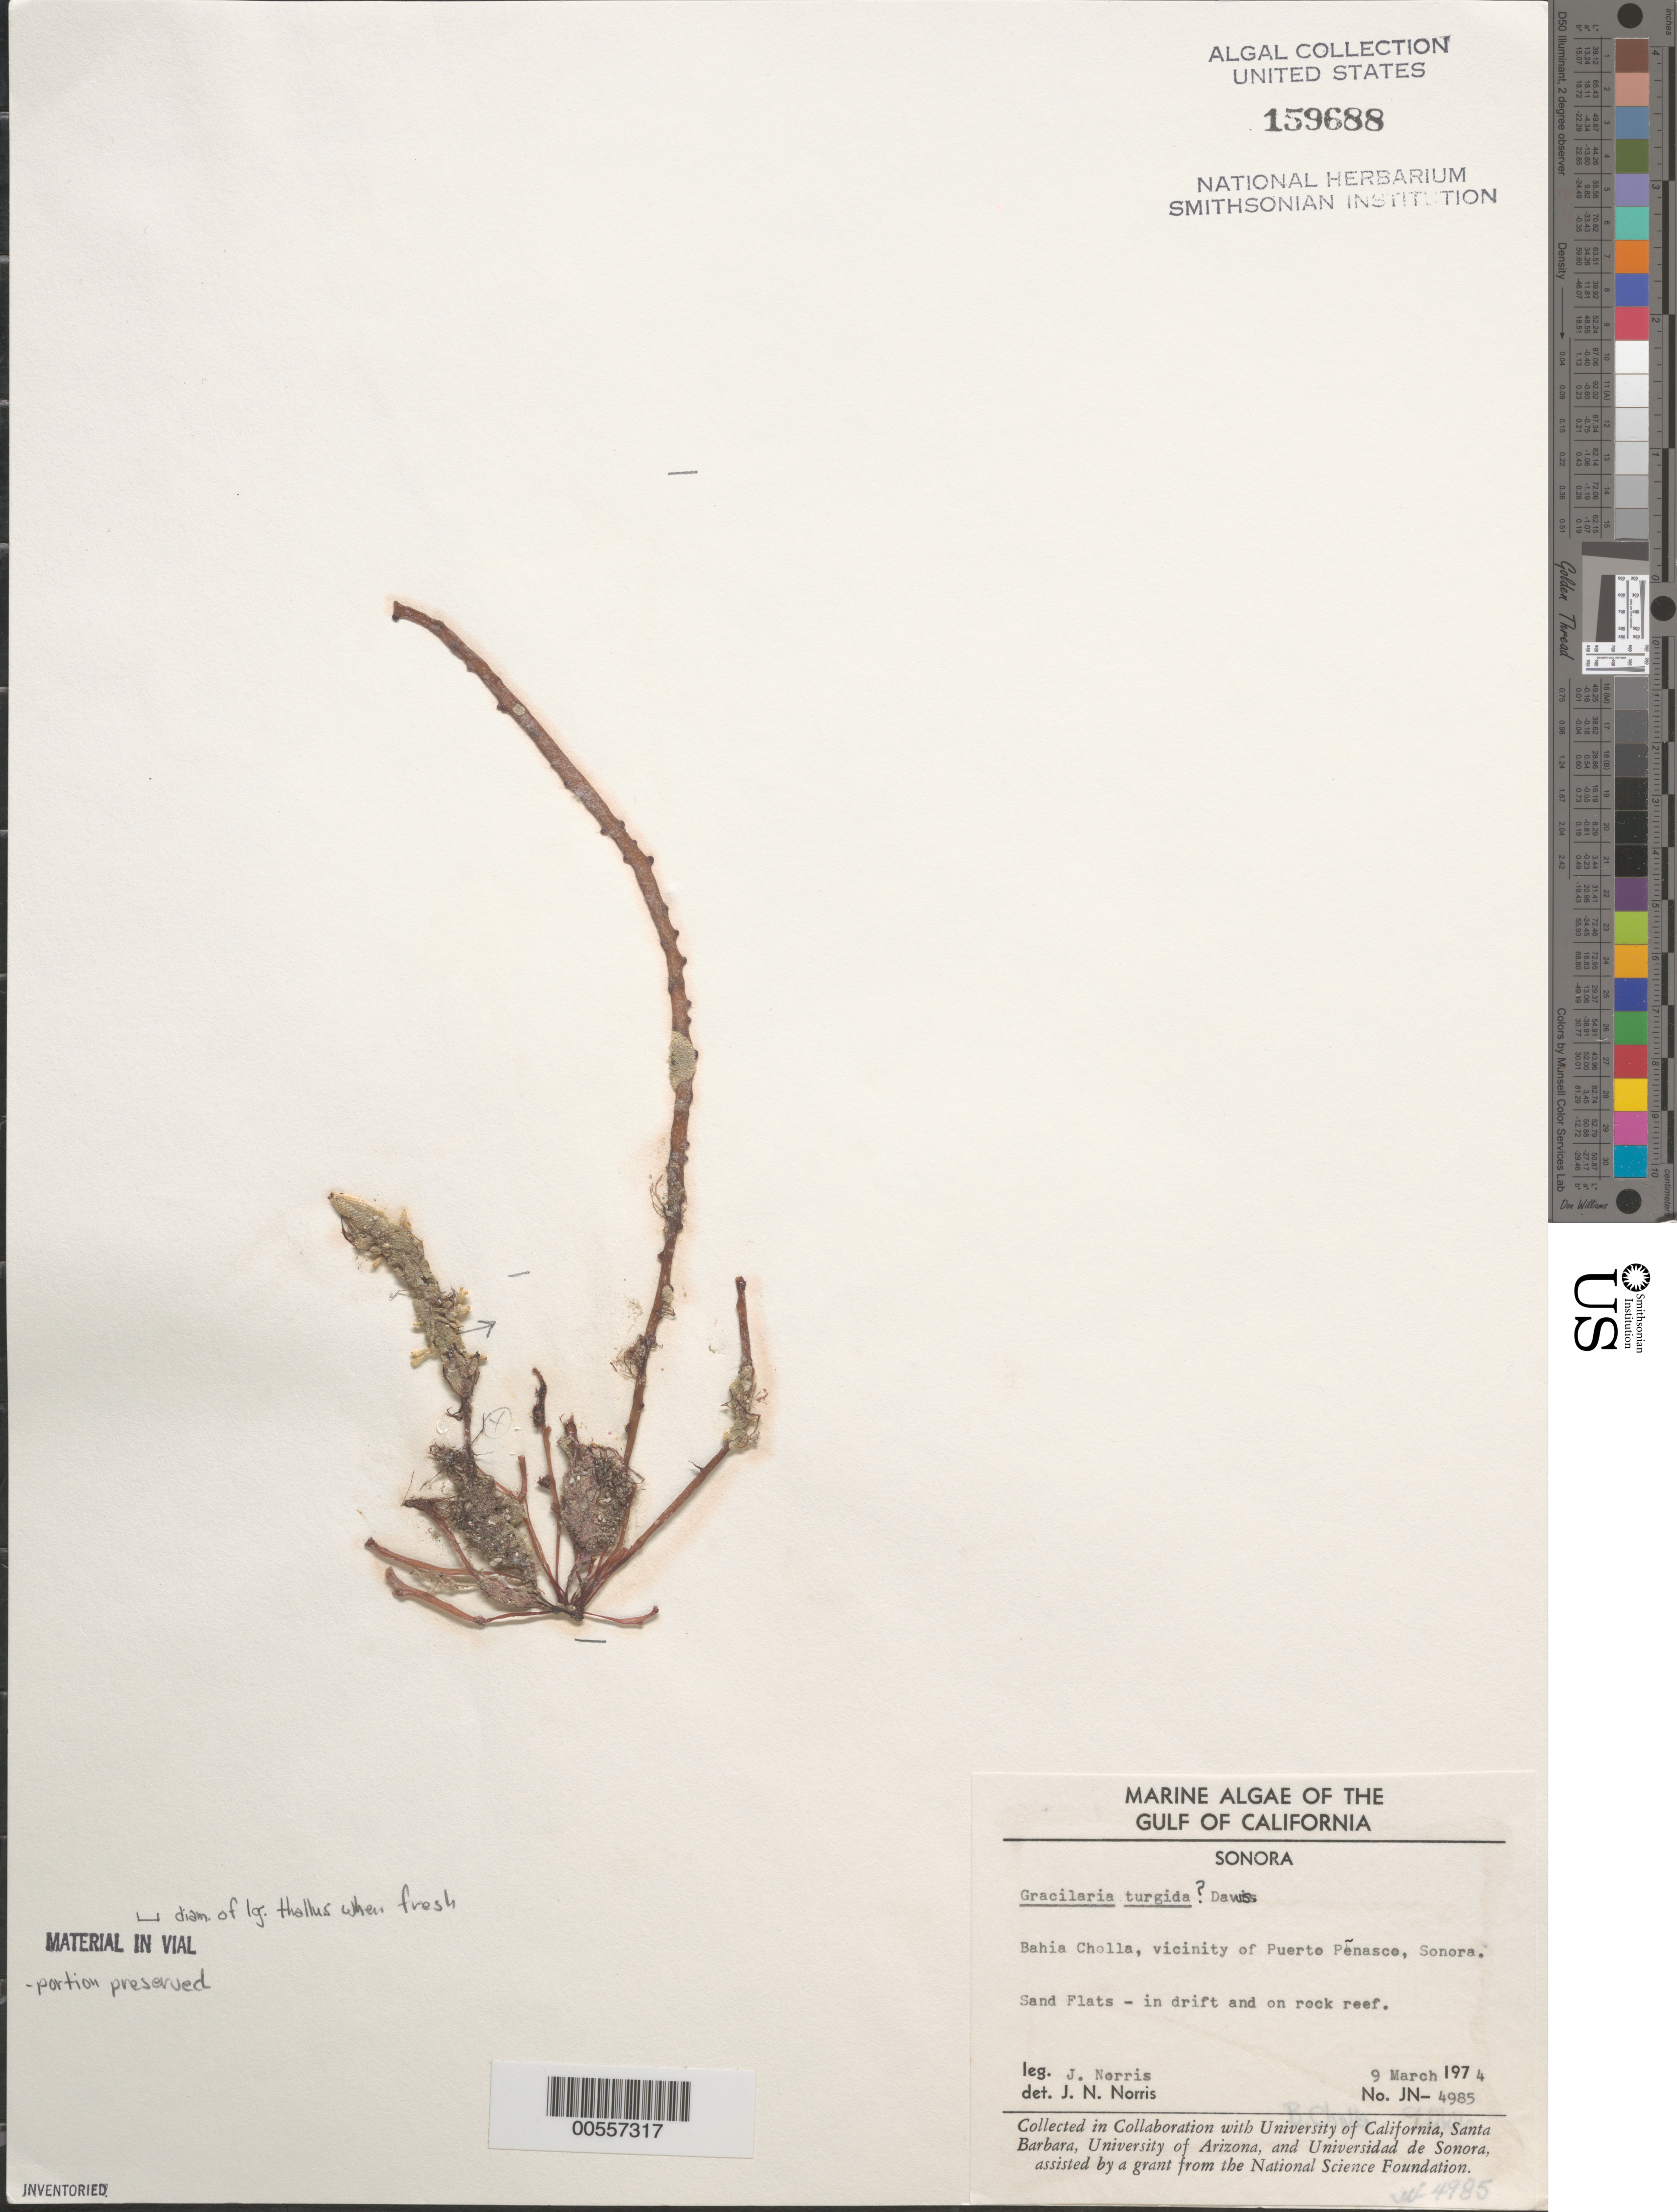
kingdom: Plantae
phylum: Rhodophyta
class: Florideophyceae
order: Gracilariales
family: Gracilariaceae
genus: Gracilaria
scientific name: Gracilaria turgida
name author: E.Y. Dawson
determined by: Norris, James N.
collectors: J. N. Norris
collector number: JN-4985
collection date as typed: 09 Mar 1974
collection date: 1974-03-09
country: Mexico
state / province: Sonora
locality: Bahia Cholla, Puerto Penasco area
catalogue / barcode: US 159688